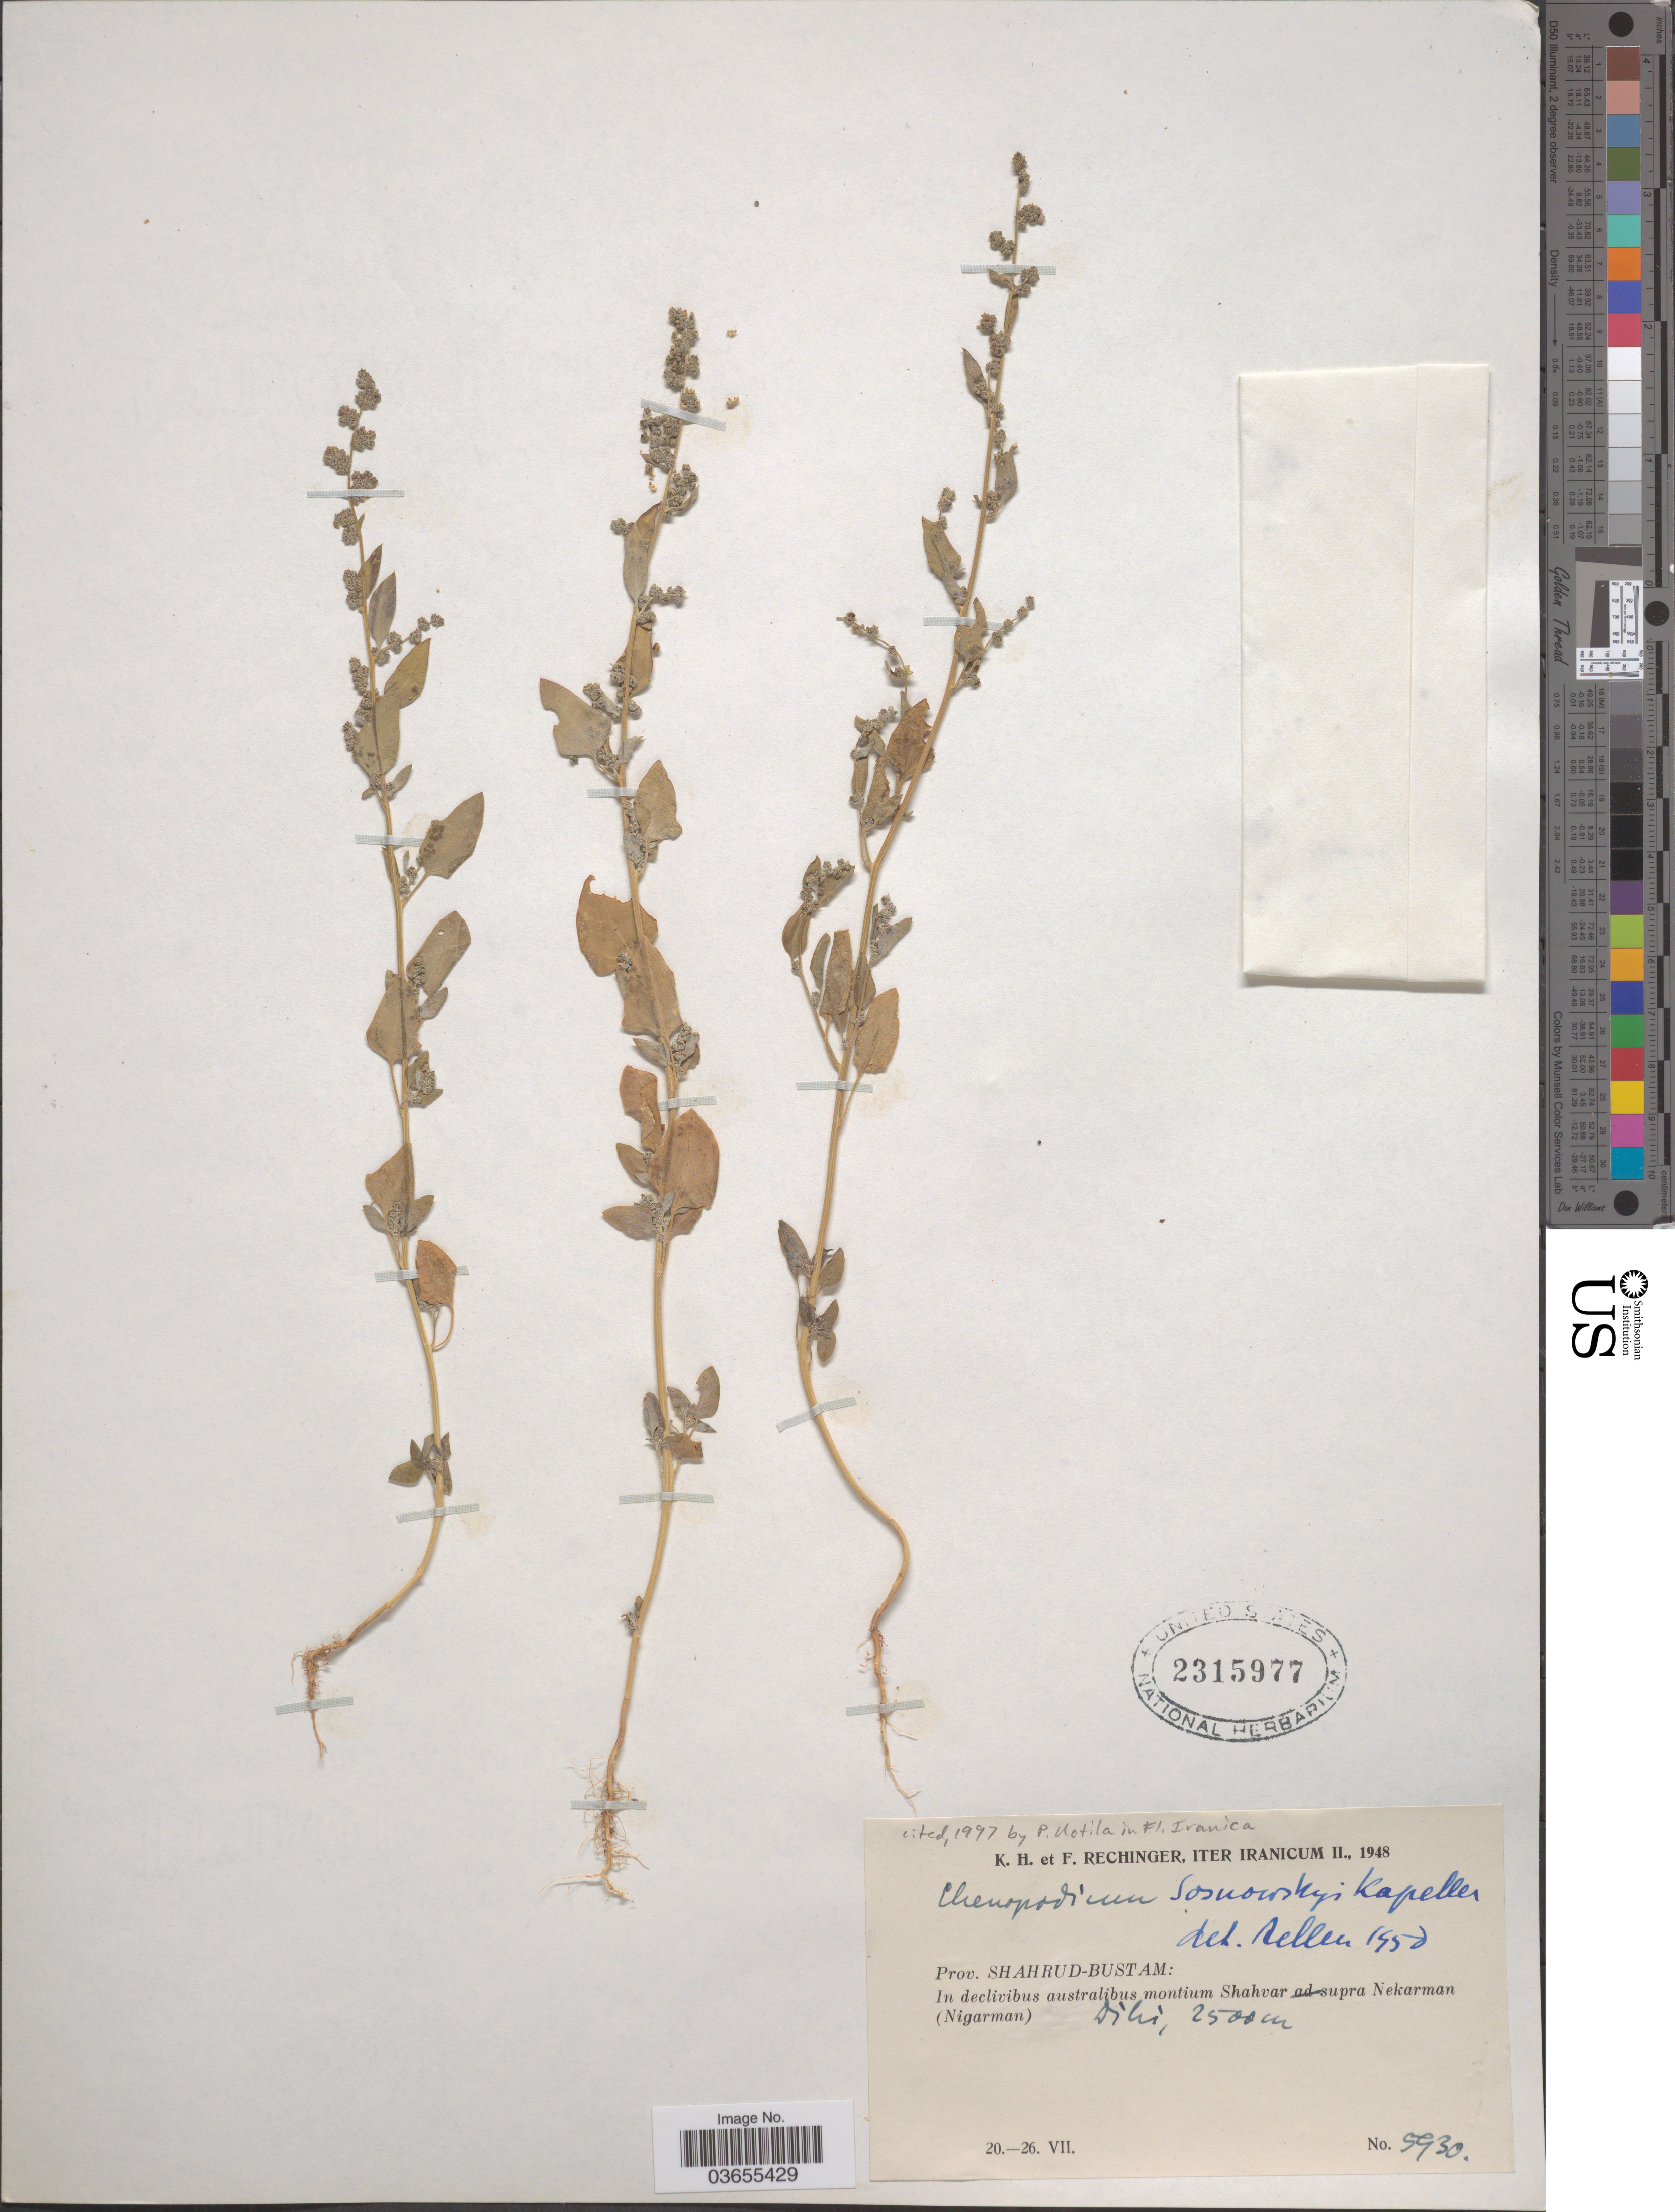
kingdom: Plantae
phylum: Tracheophyta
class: Magnoliopsida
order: Caryophyllales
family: Amaranthaceae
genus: Chenopodium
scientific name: Chenopodium sosnowskyi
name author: Kapeller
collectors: K. H. Rechinger & F. Rechinger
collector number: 5930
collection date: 1948-07-20/1948-07-26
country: Iran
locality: Prov. Shahrud-Bustam: In declivibus australibus montium Shahvar supra Nekarman (Nigarman). Dihi [interpreted].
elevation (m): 2500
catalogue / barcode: US 2315977